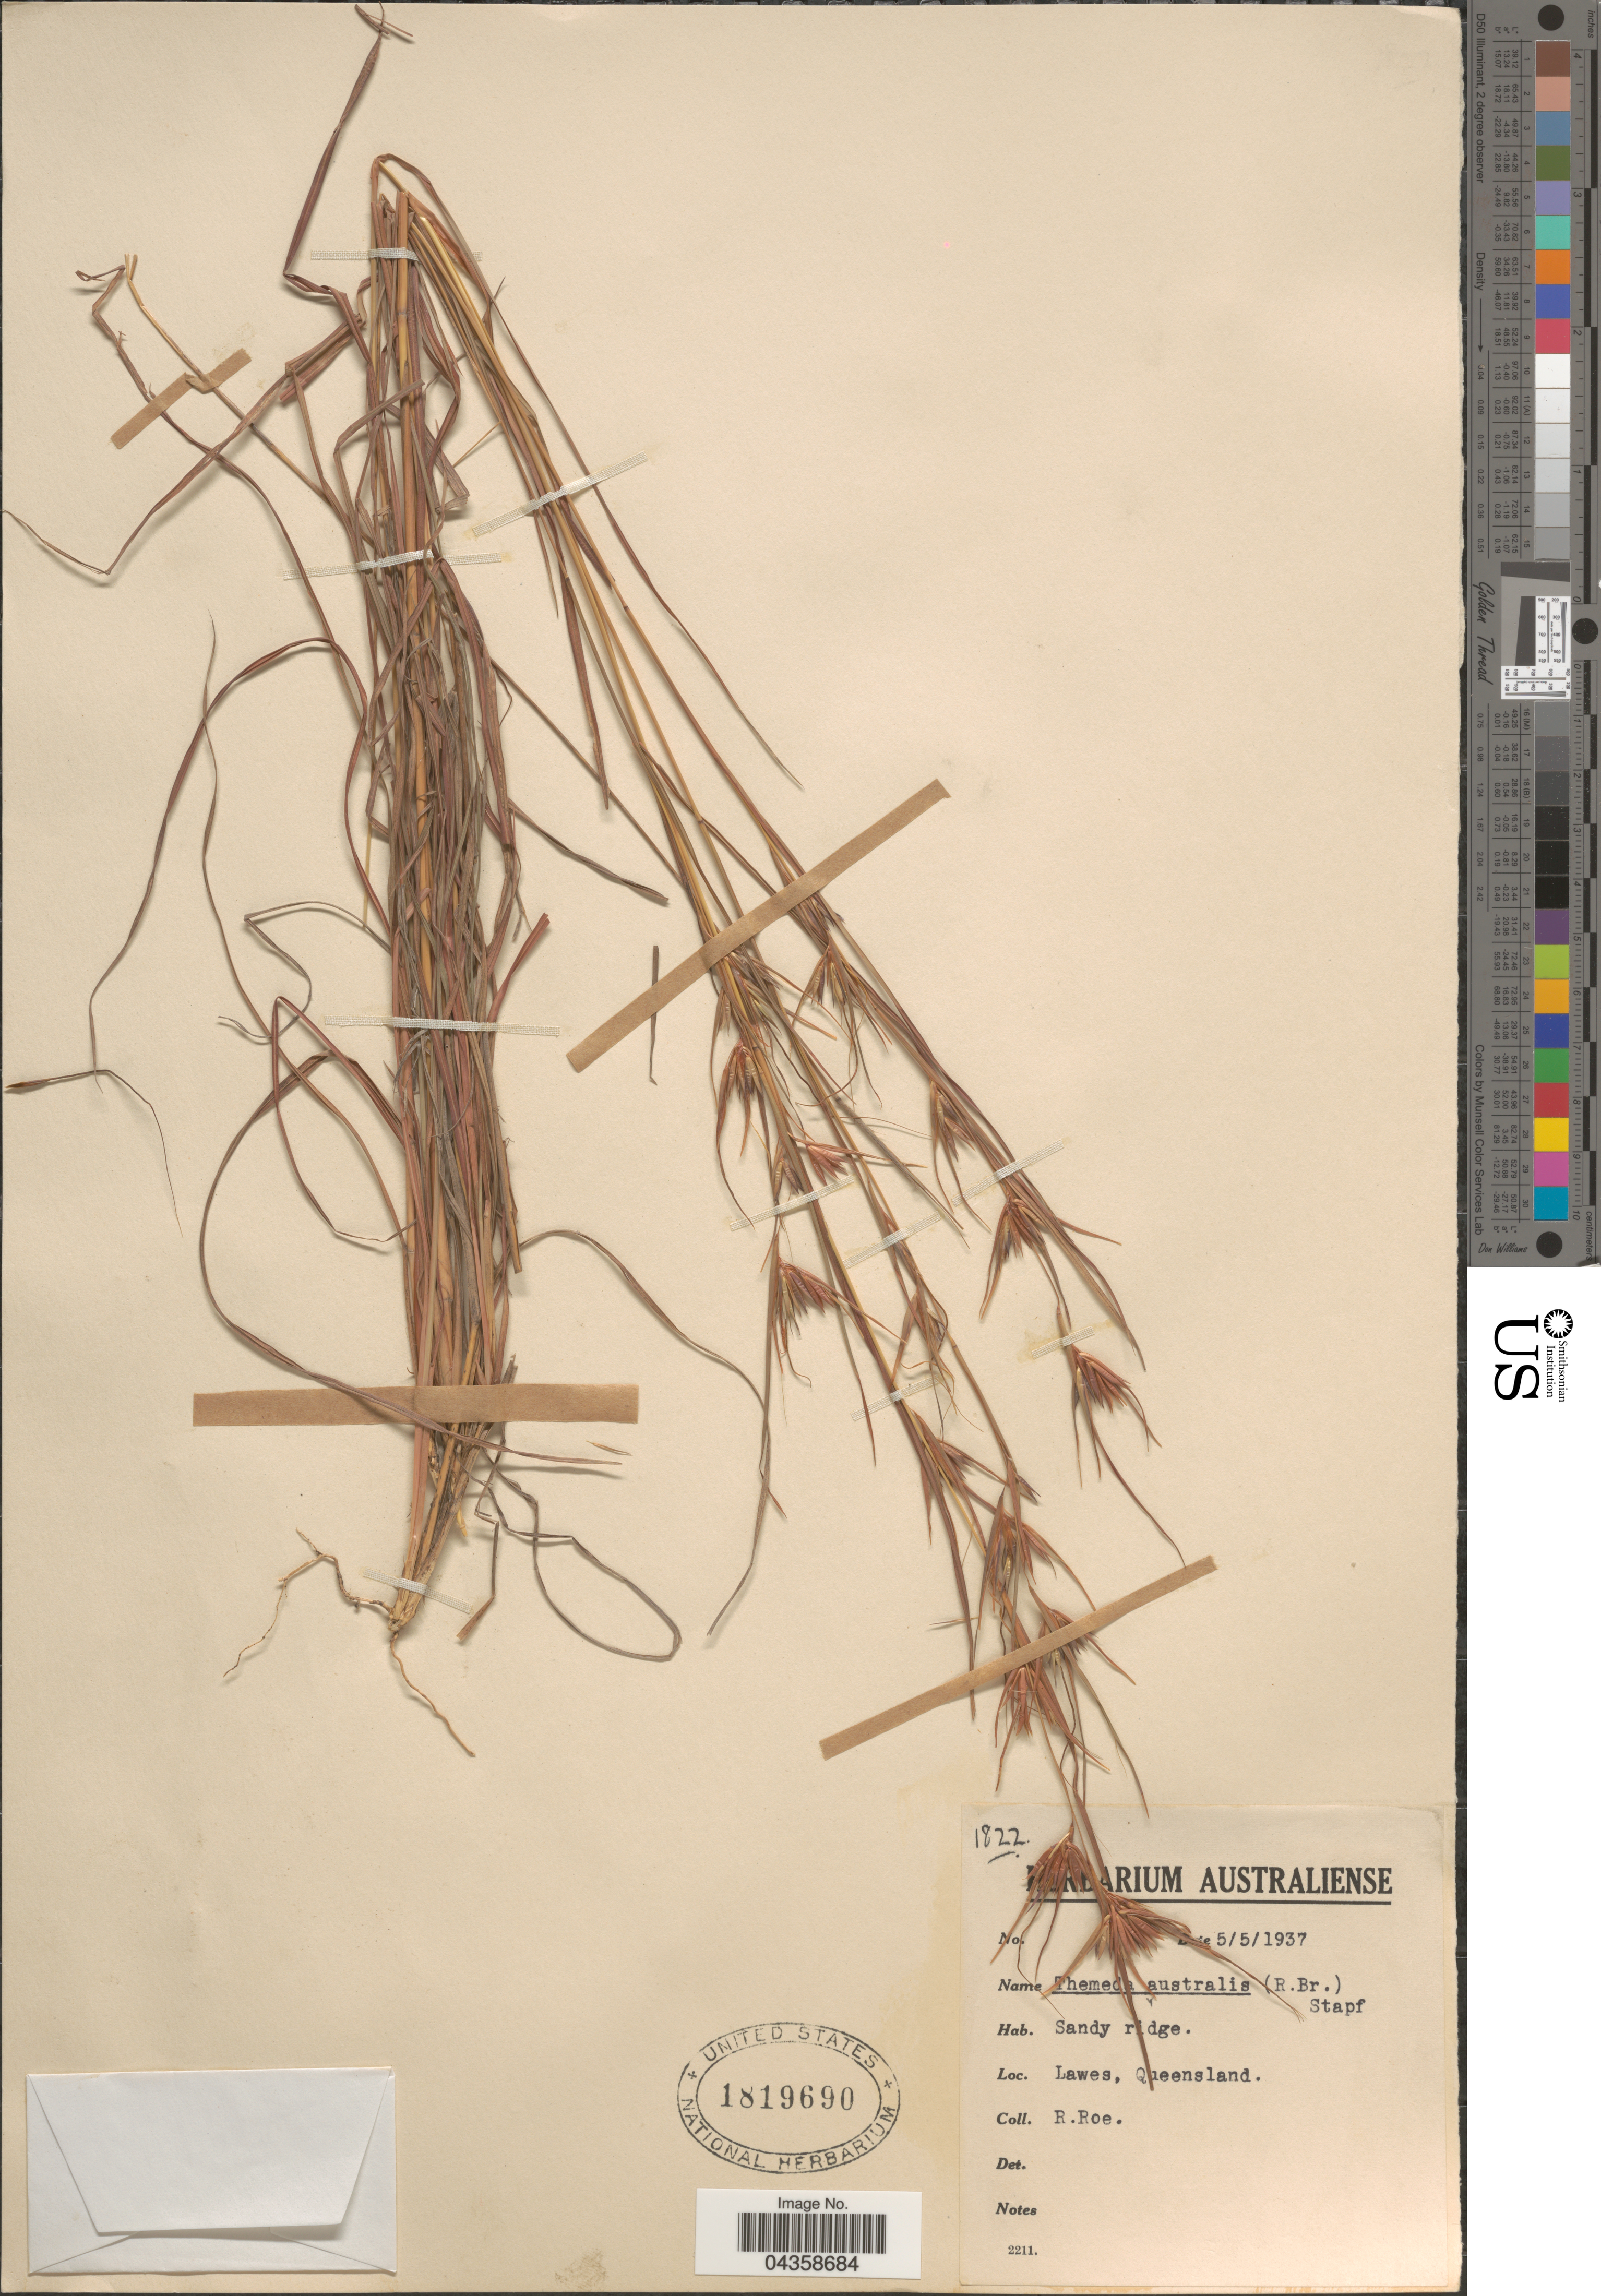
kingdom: Plantae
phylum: Tracheophyta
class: Liliopsida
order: Poales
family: Poaceae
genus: Themeda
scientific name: Themeda triandra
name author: Forssk.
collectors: R. Roe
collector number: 1822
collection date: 1937-05-05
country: Australia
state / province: Queensland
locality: Lawes.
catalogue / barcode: US 1819690